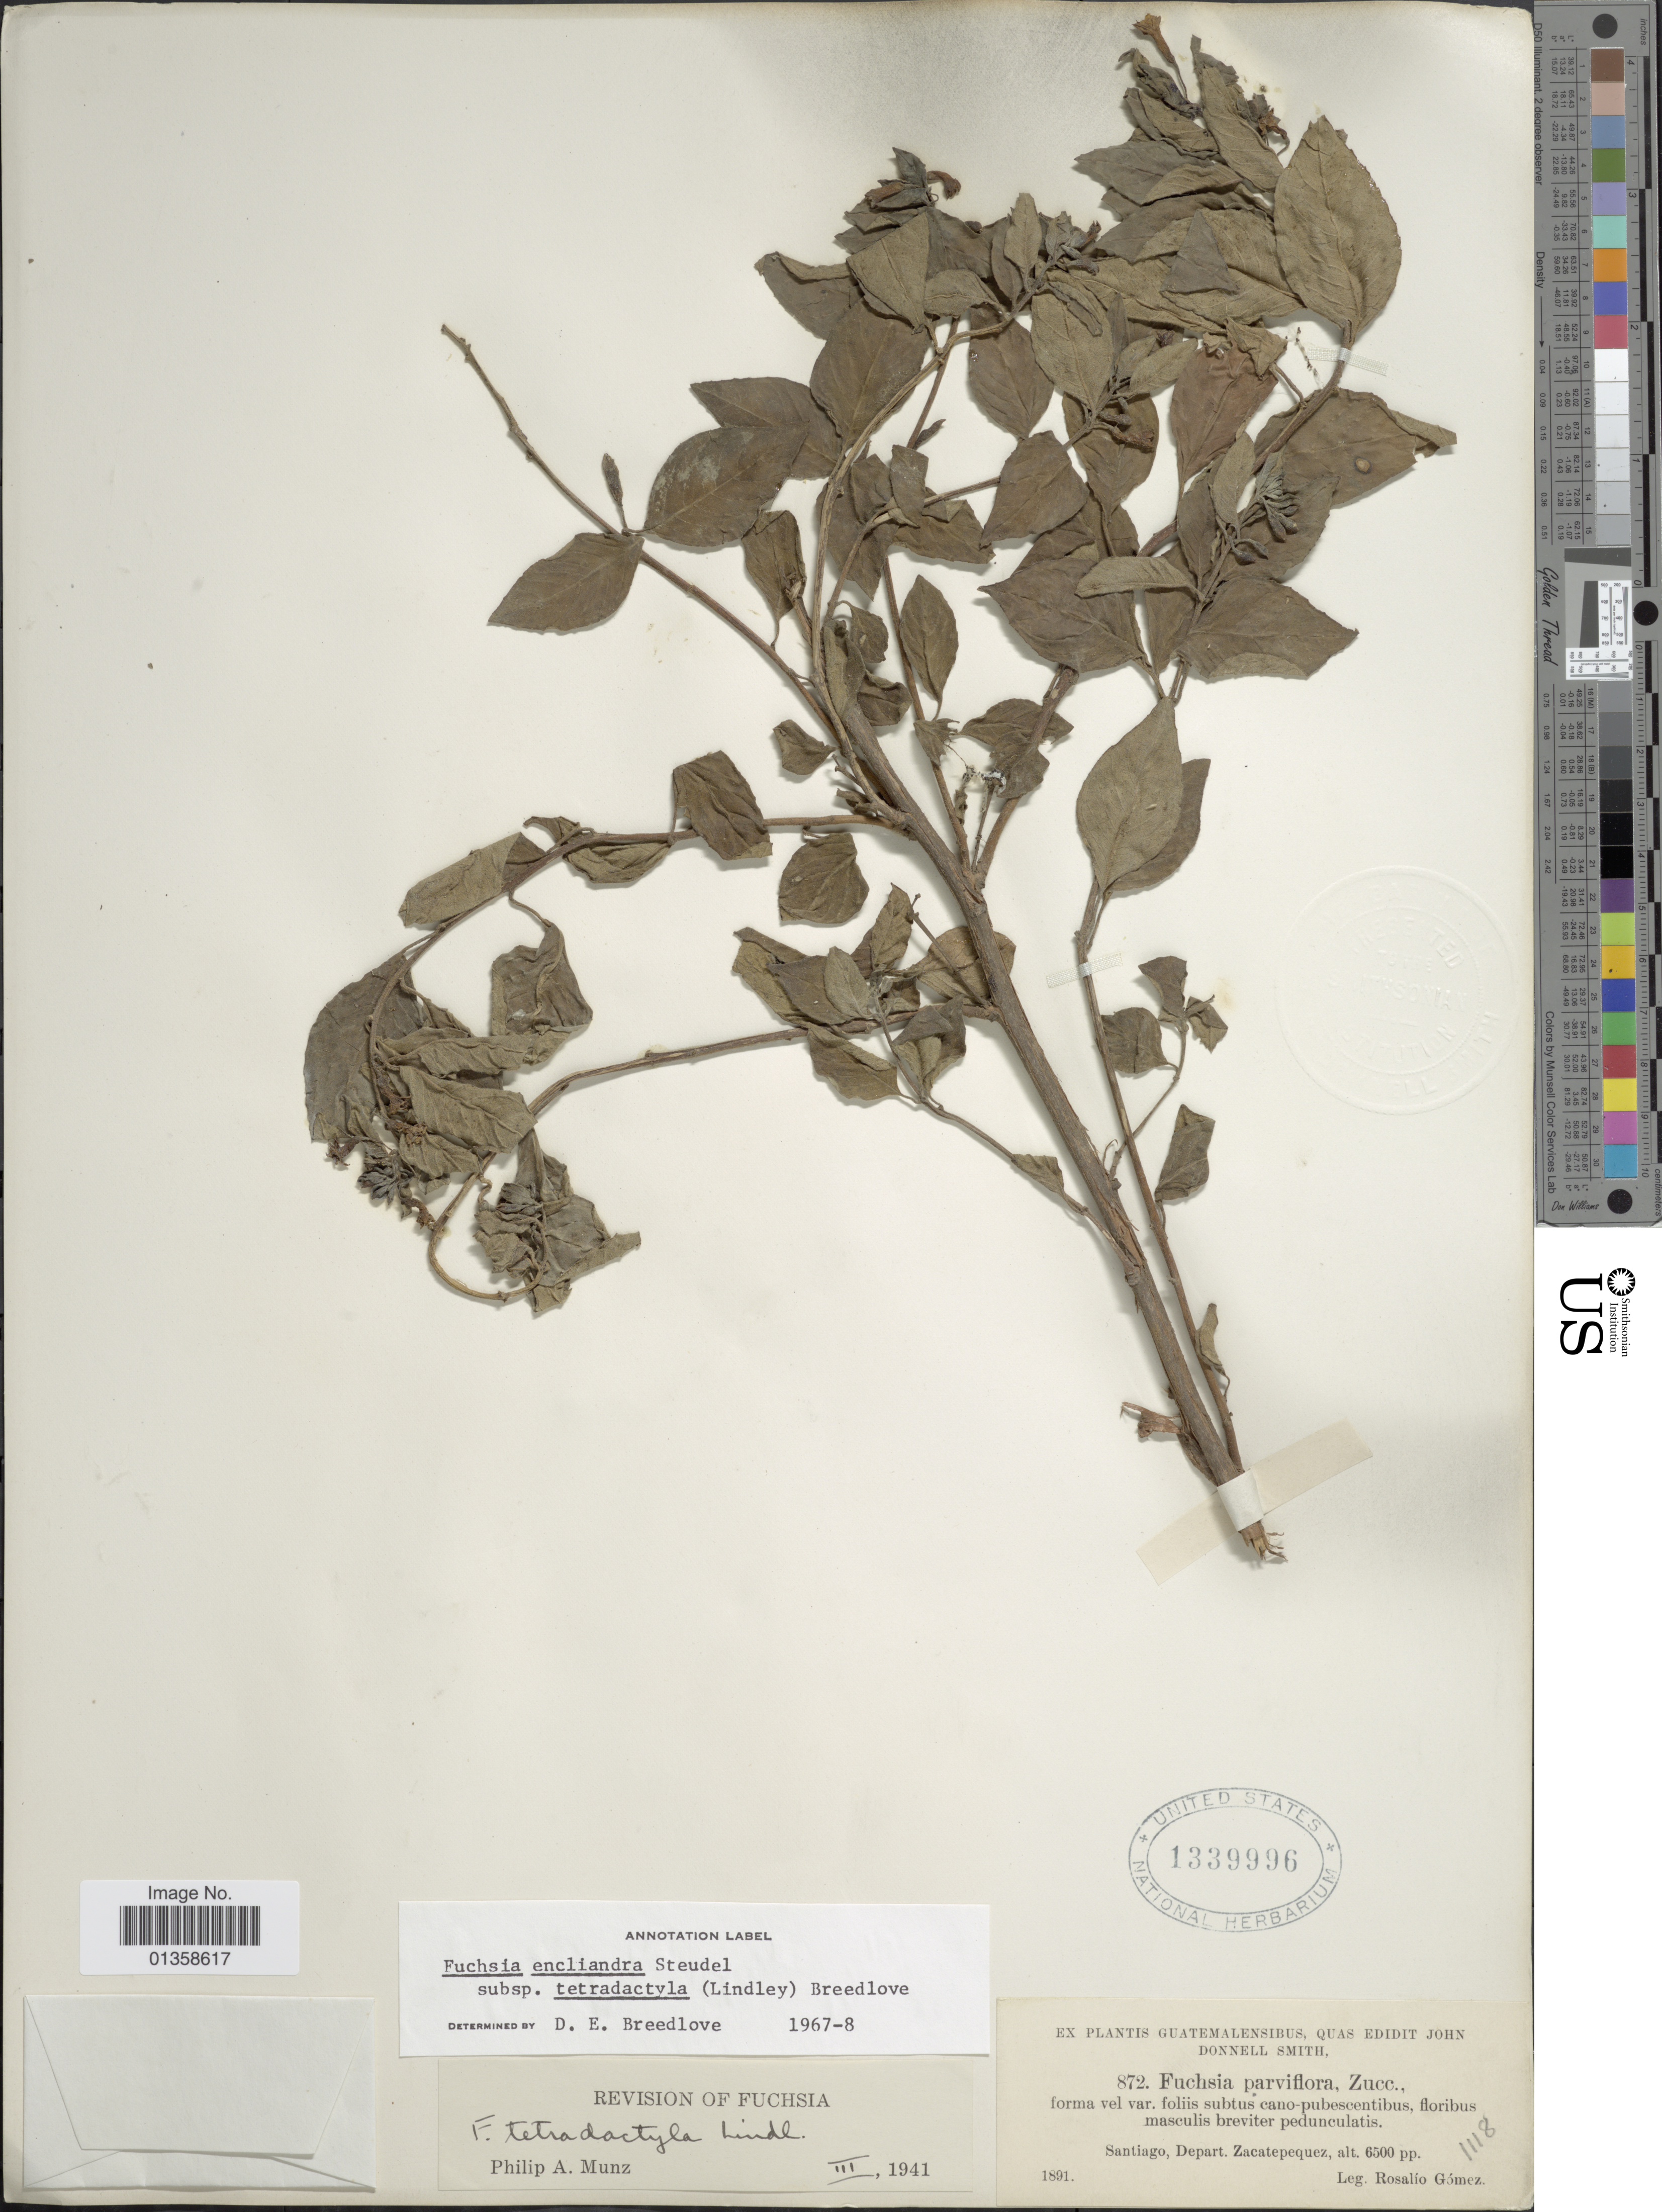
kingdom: Plantae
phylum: Tracheophyta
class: Magnoliopsida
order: Myrtales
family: Onagraceae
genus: Fuchsia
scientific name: Fuchsia encliandra subsp. tetradactyla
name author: (Lindl.) Breedlove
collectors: R. Gómez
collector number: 872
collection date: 1891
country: Guatemala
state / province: Sacatepéquez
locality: Santiago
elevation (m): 1981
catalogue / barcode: US 1339996